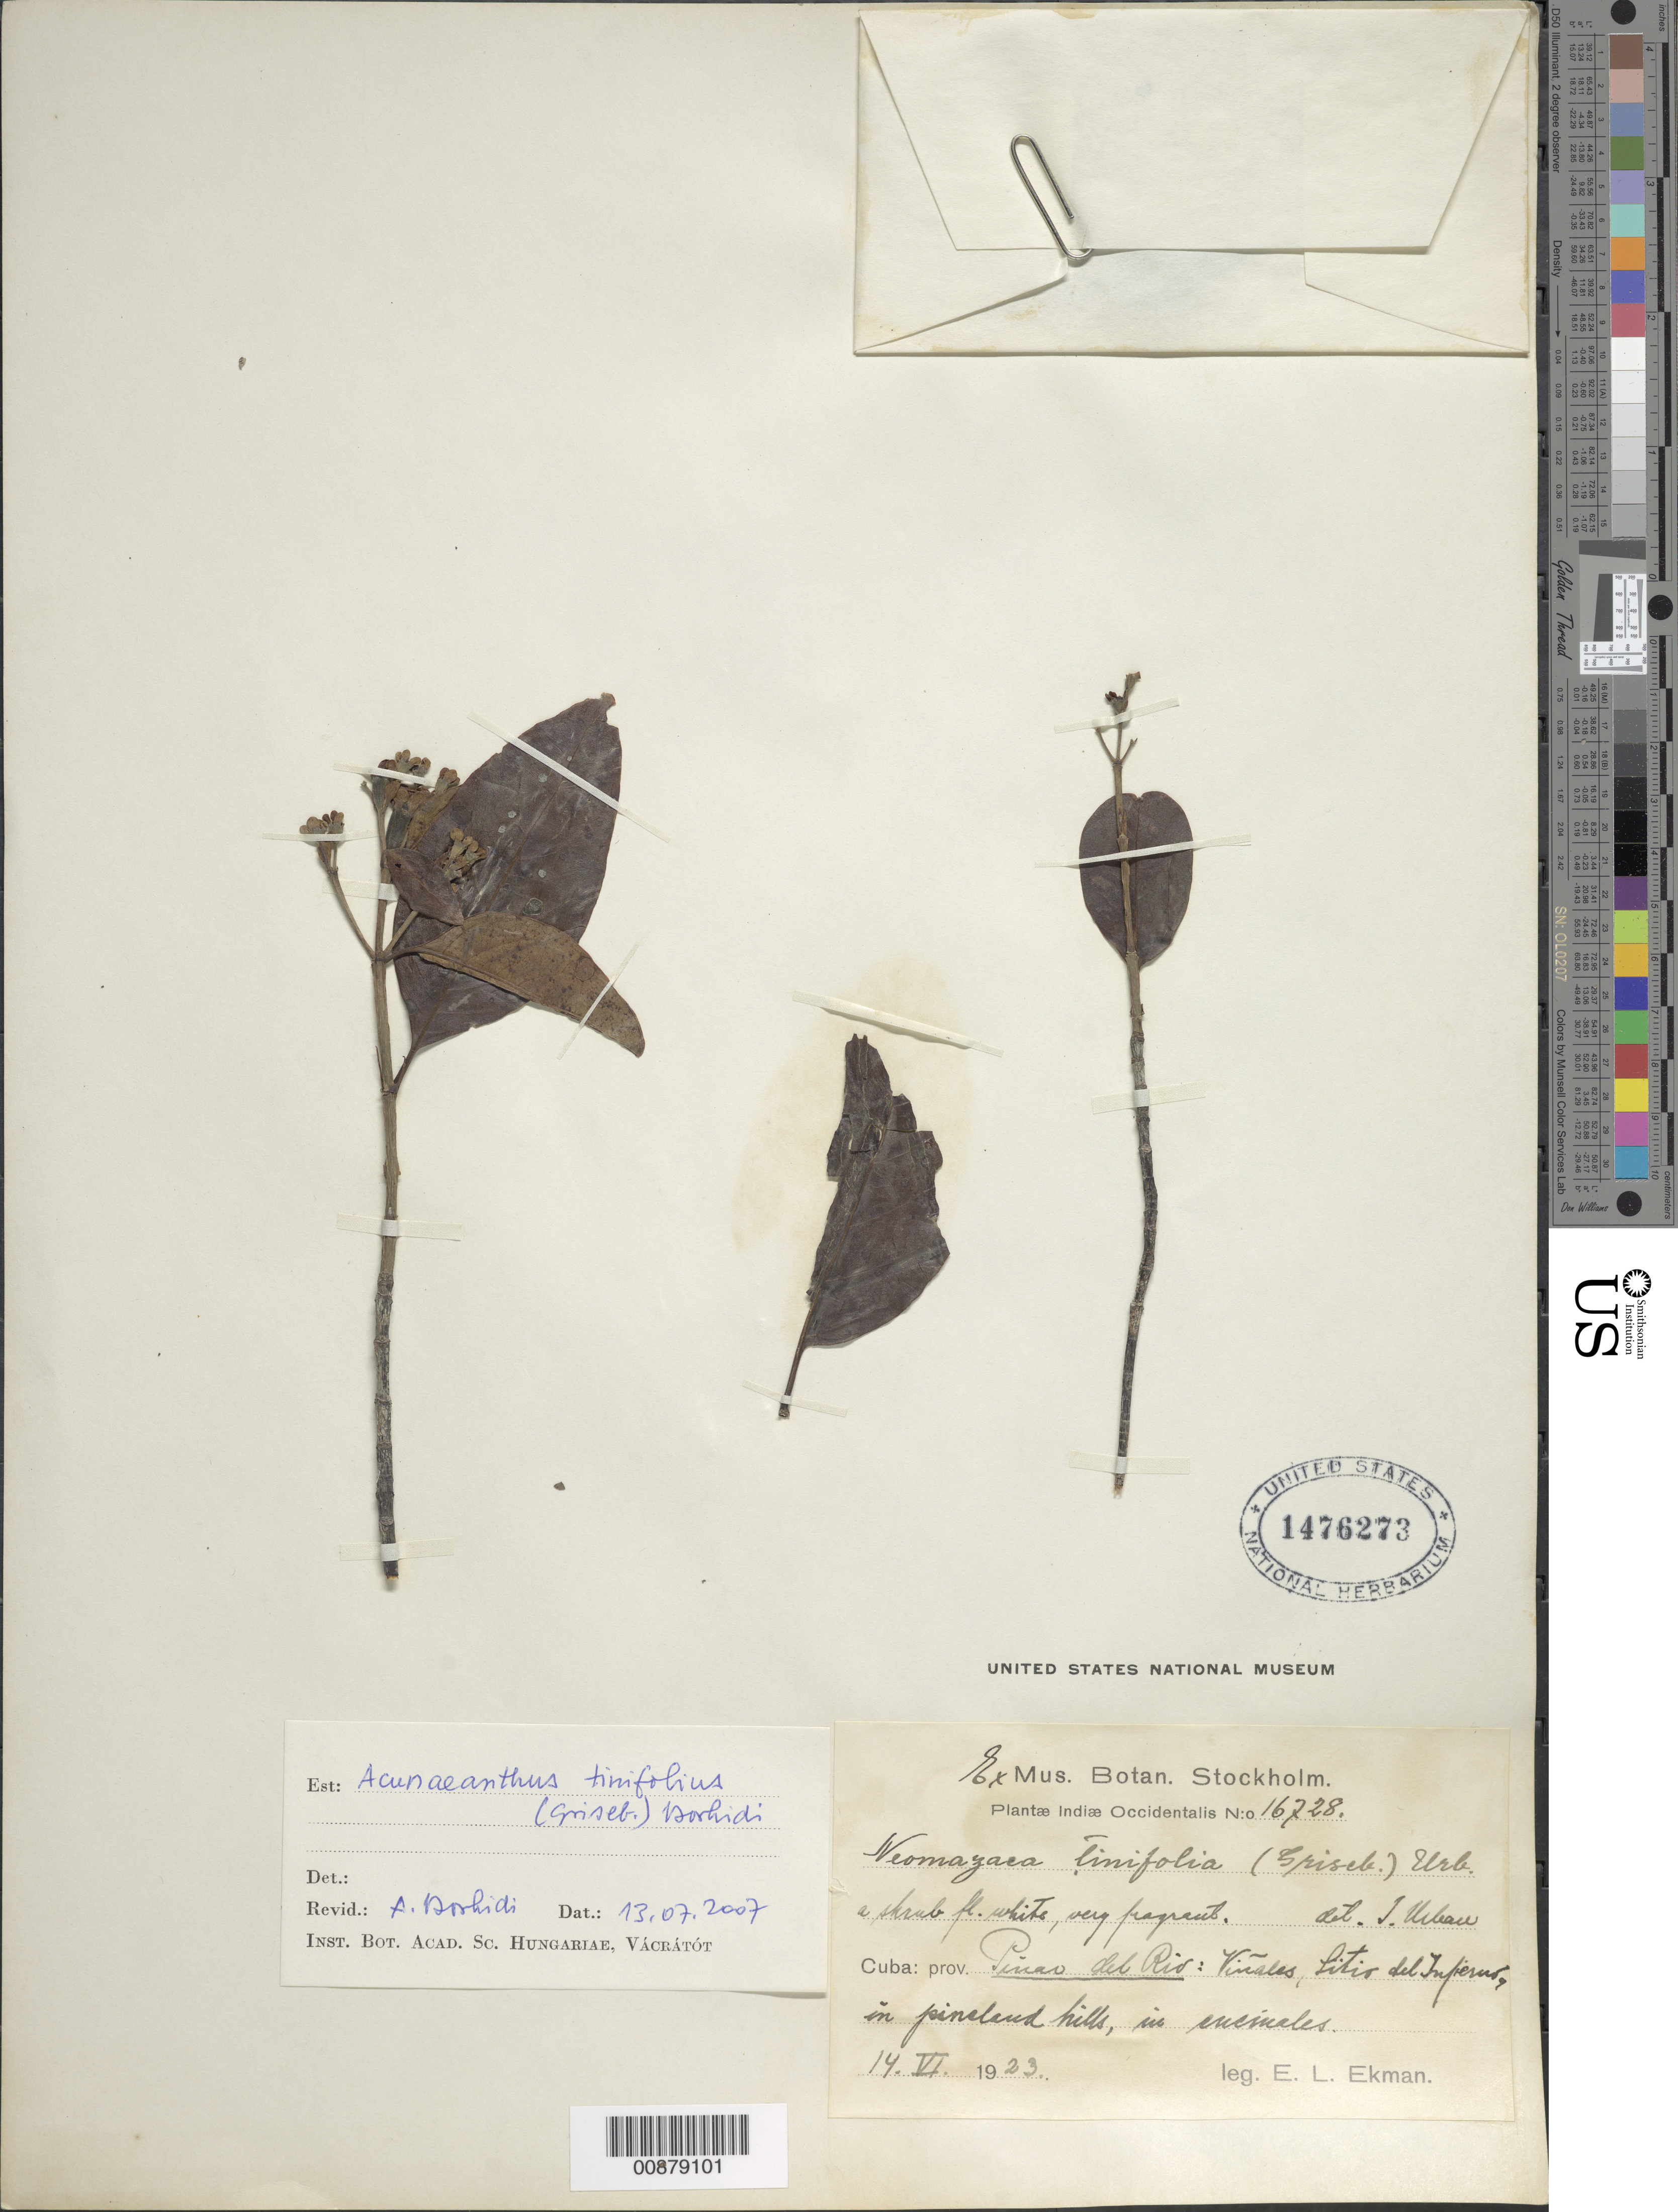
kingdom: Plantae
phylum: Tracheophyta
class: Magnoliopsida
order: Gentianales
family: Rubiaceae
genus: Acunaeanthus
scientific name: Acunaeanthus tinifolius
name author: (Griseb.) Borhidi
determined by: Borhidi, Attila L.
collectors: E. L. Ekman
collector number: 16728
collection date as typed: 14 Jun 1923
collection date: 1923-06-14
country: Cuba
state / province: Pinar del Rio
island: Cuba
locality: Viñales, Sitio del Inferus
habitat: In pineland hills.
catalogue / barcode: US 1476273